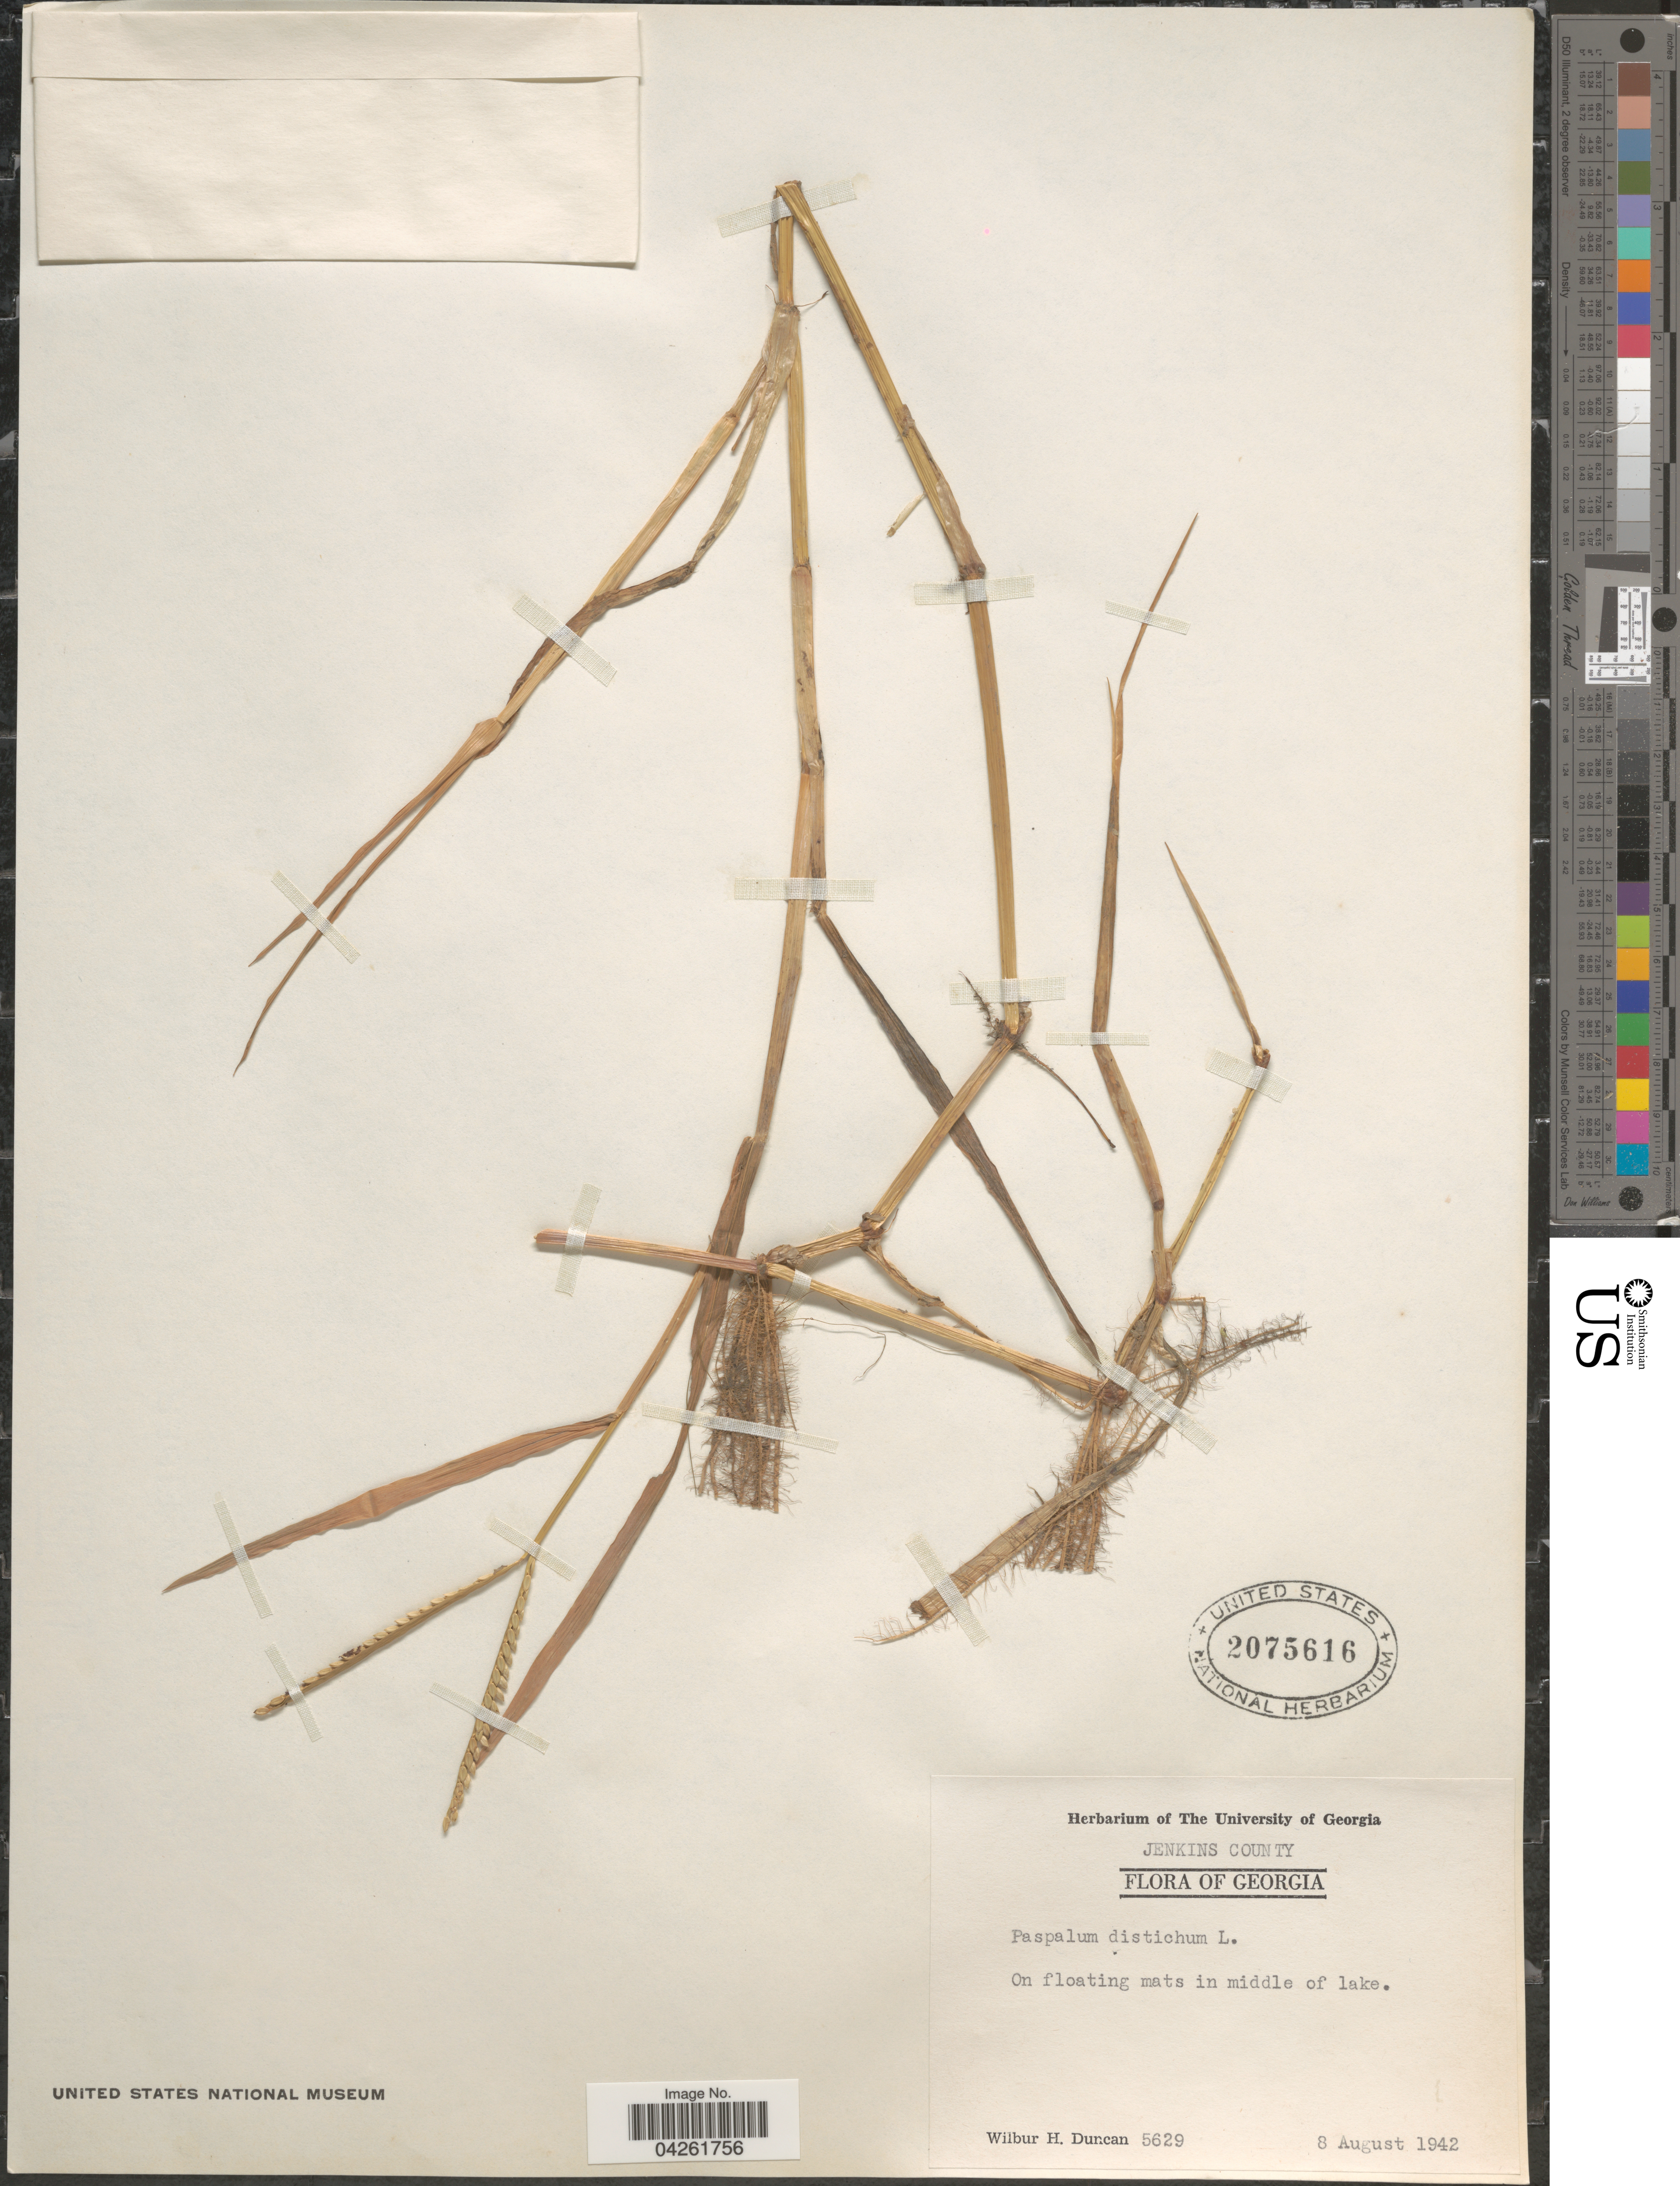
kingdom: Plantae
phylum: Tracheophyta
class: Liliopsida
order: Poales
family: Poaceae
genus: Paspalum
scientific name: Paspalum distichum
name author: L.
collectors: W. H. Duncan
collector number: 5629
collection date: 1942-08-08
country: United States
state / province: Georgia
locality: Jenkins County. On floating mats in middle of lake.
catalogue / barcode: US 2075616